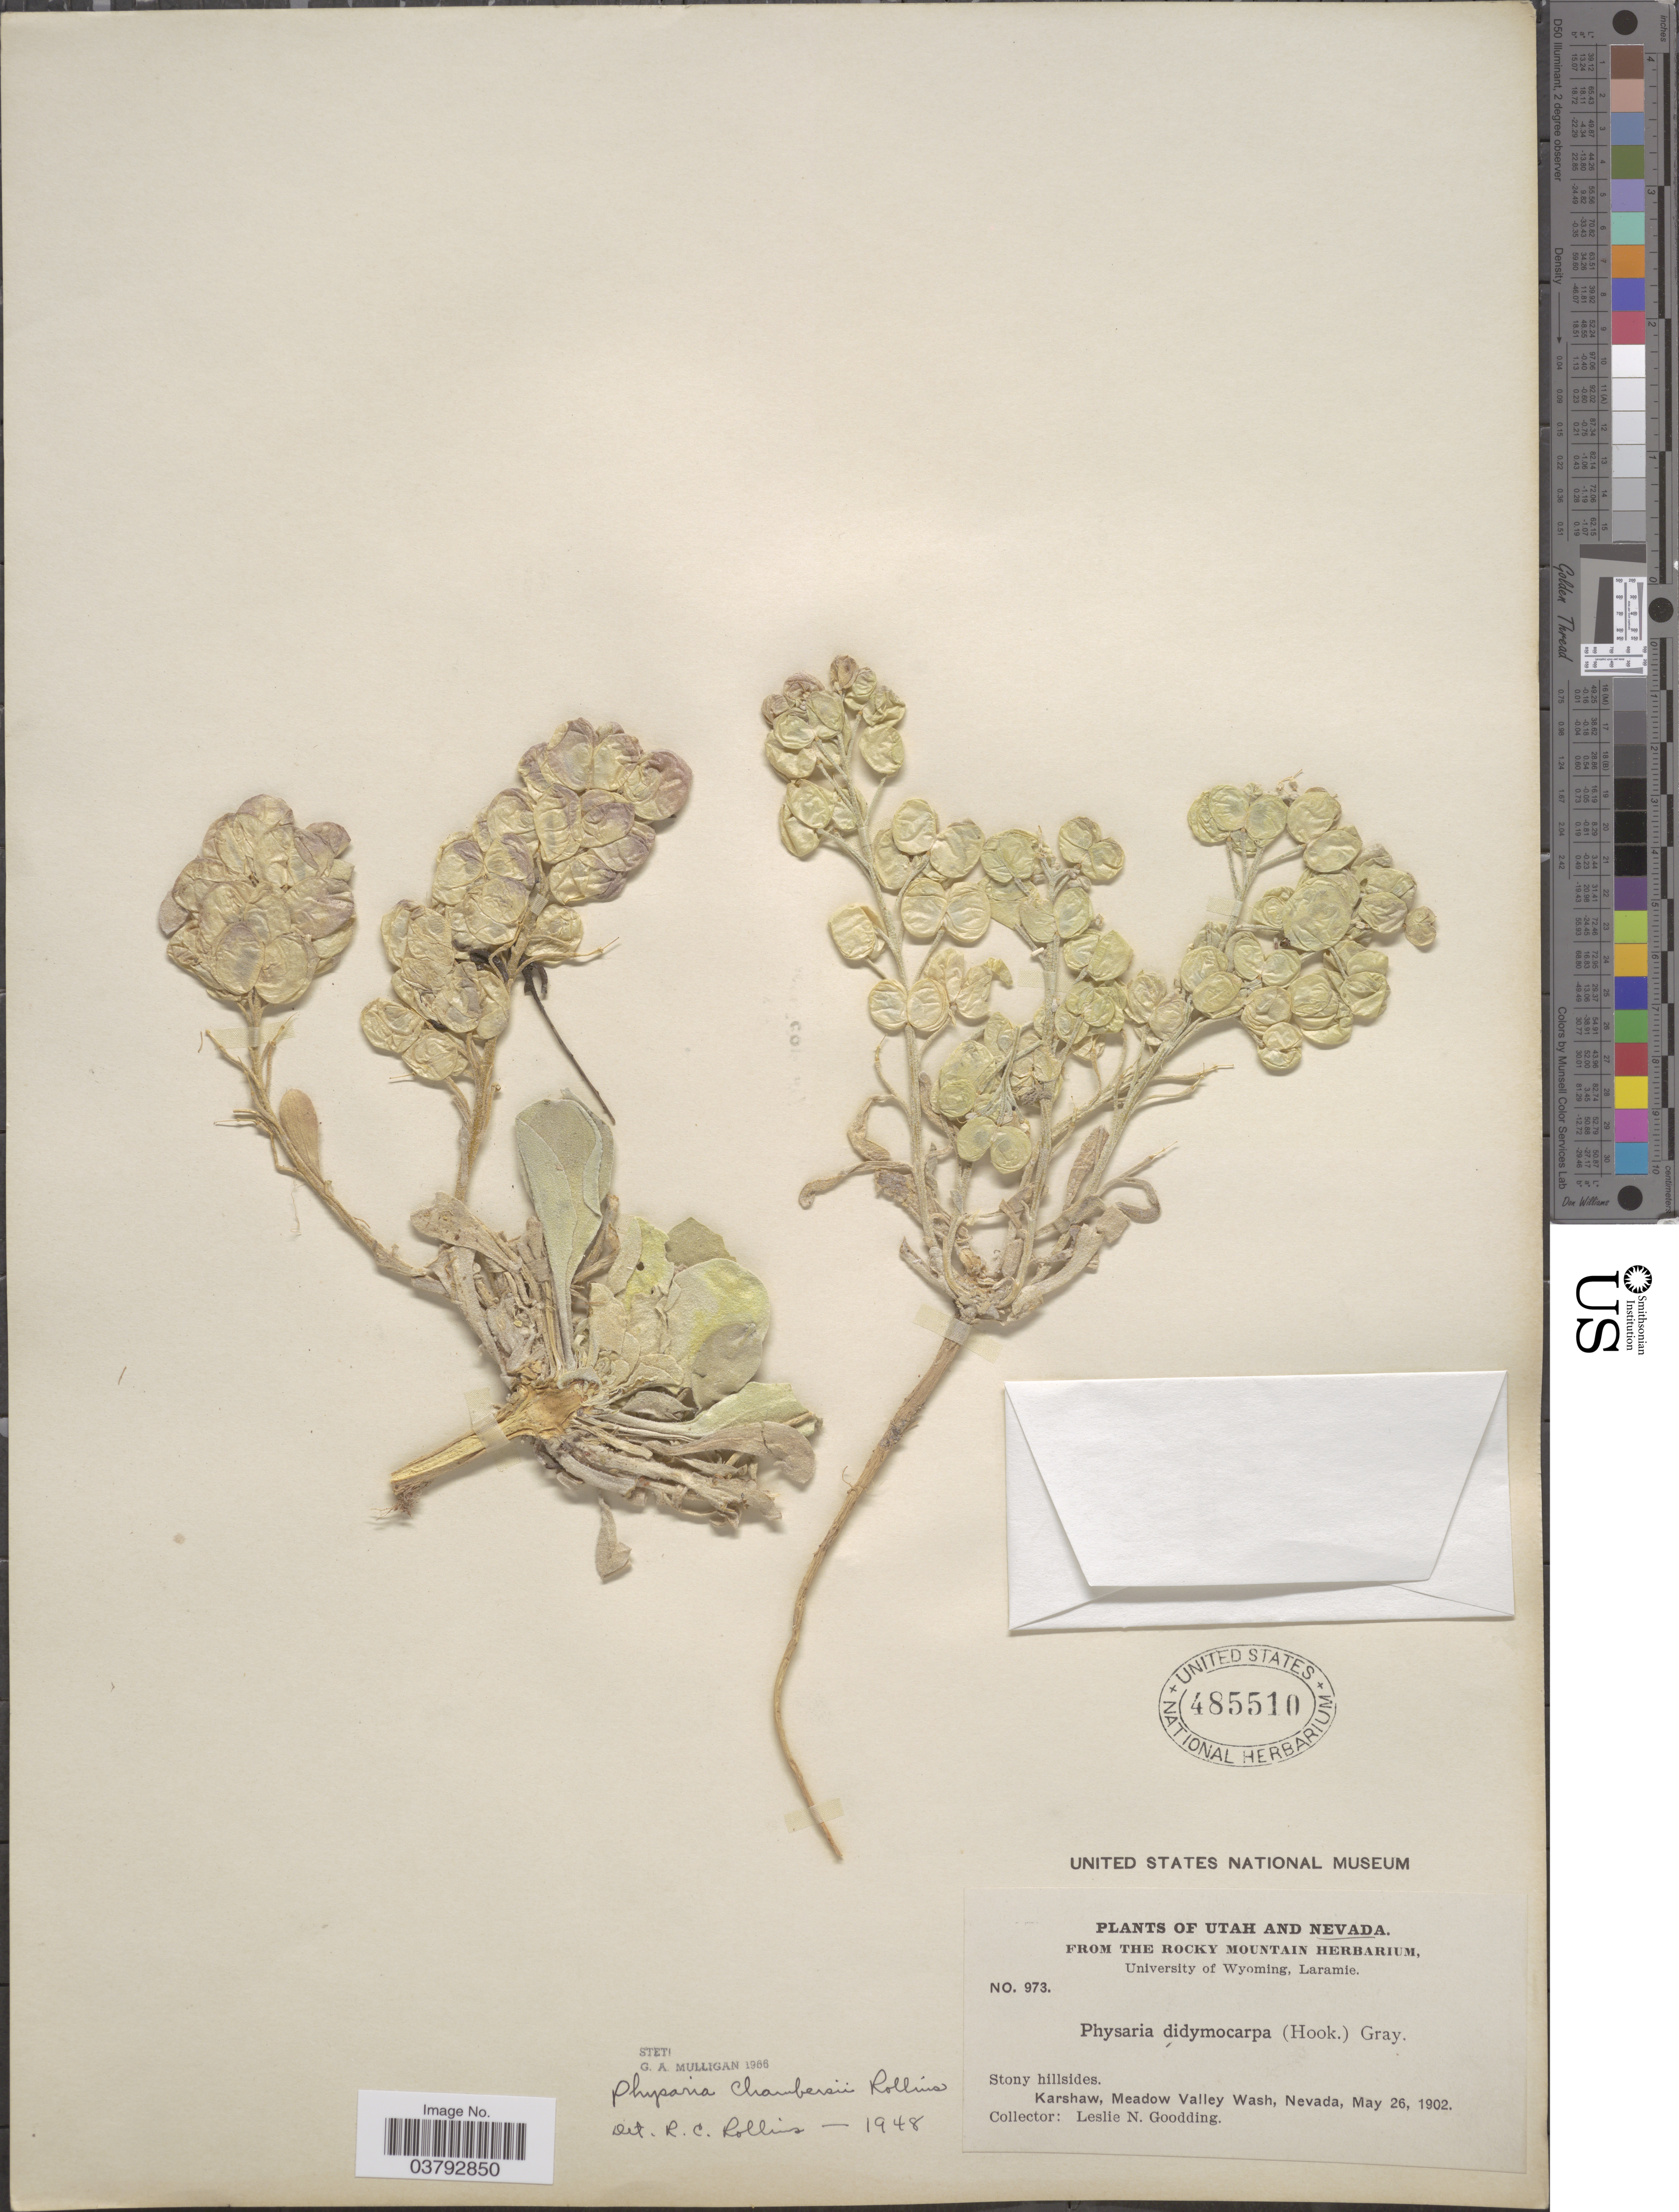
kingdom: Plantae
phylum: Tracheophyta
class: Magnoliopsida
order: Brassicales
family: Brassicaceae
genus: Physaria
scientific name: Physaria chambersii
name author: Rollins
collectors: L. N. Goodding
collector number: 973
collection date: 1902-05-26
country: United States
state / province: Nevada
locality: Karshaw, Meadow Valley Wash.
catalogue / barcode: US 485510